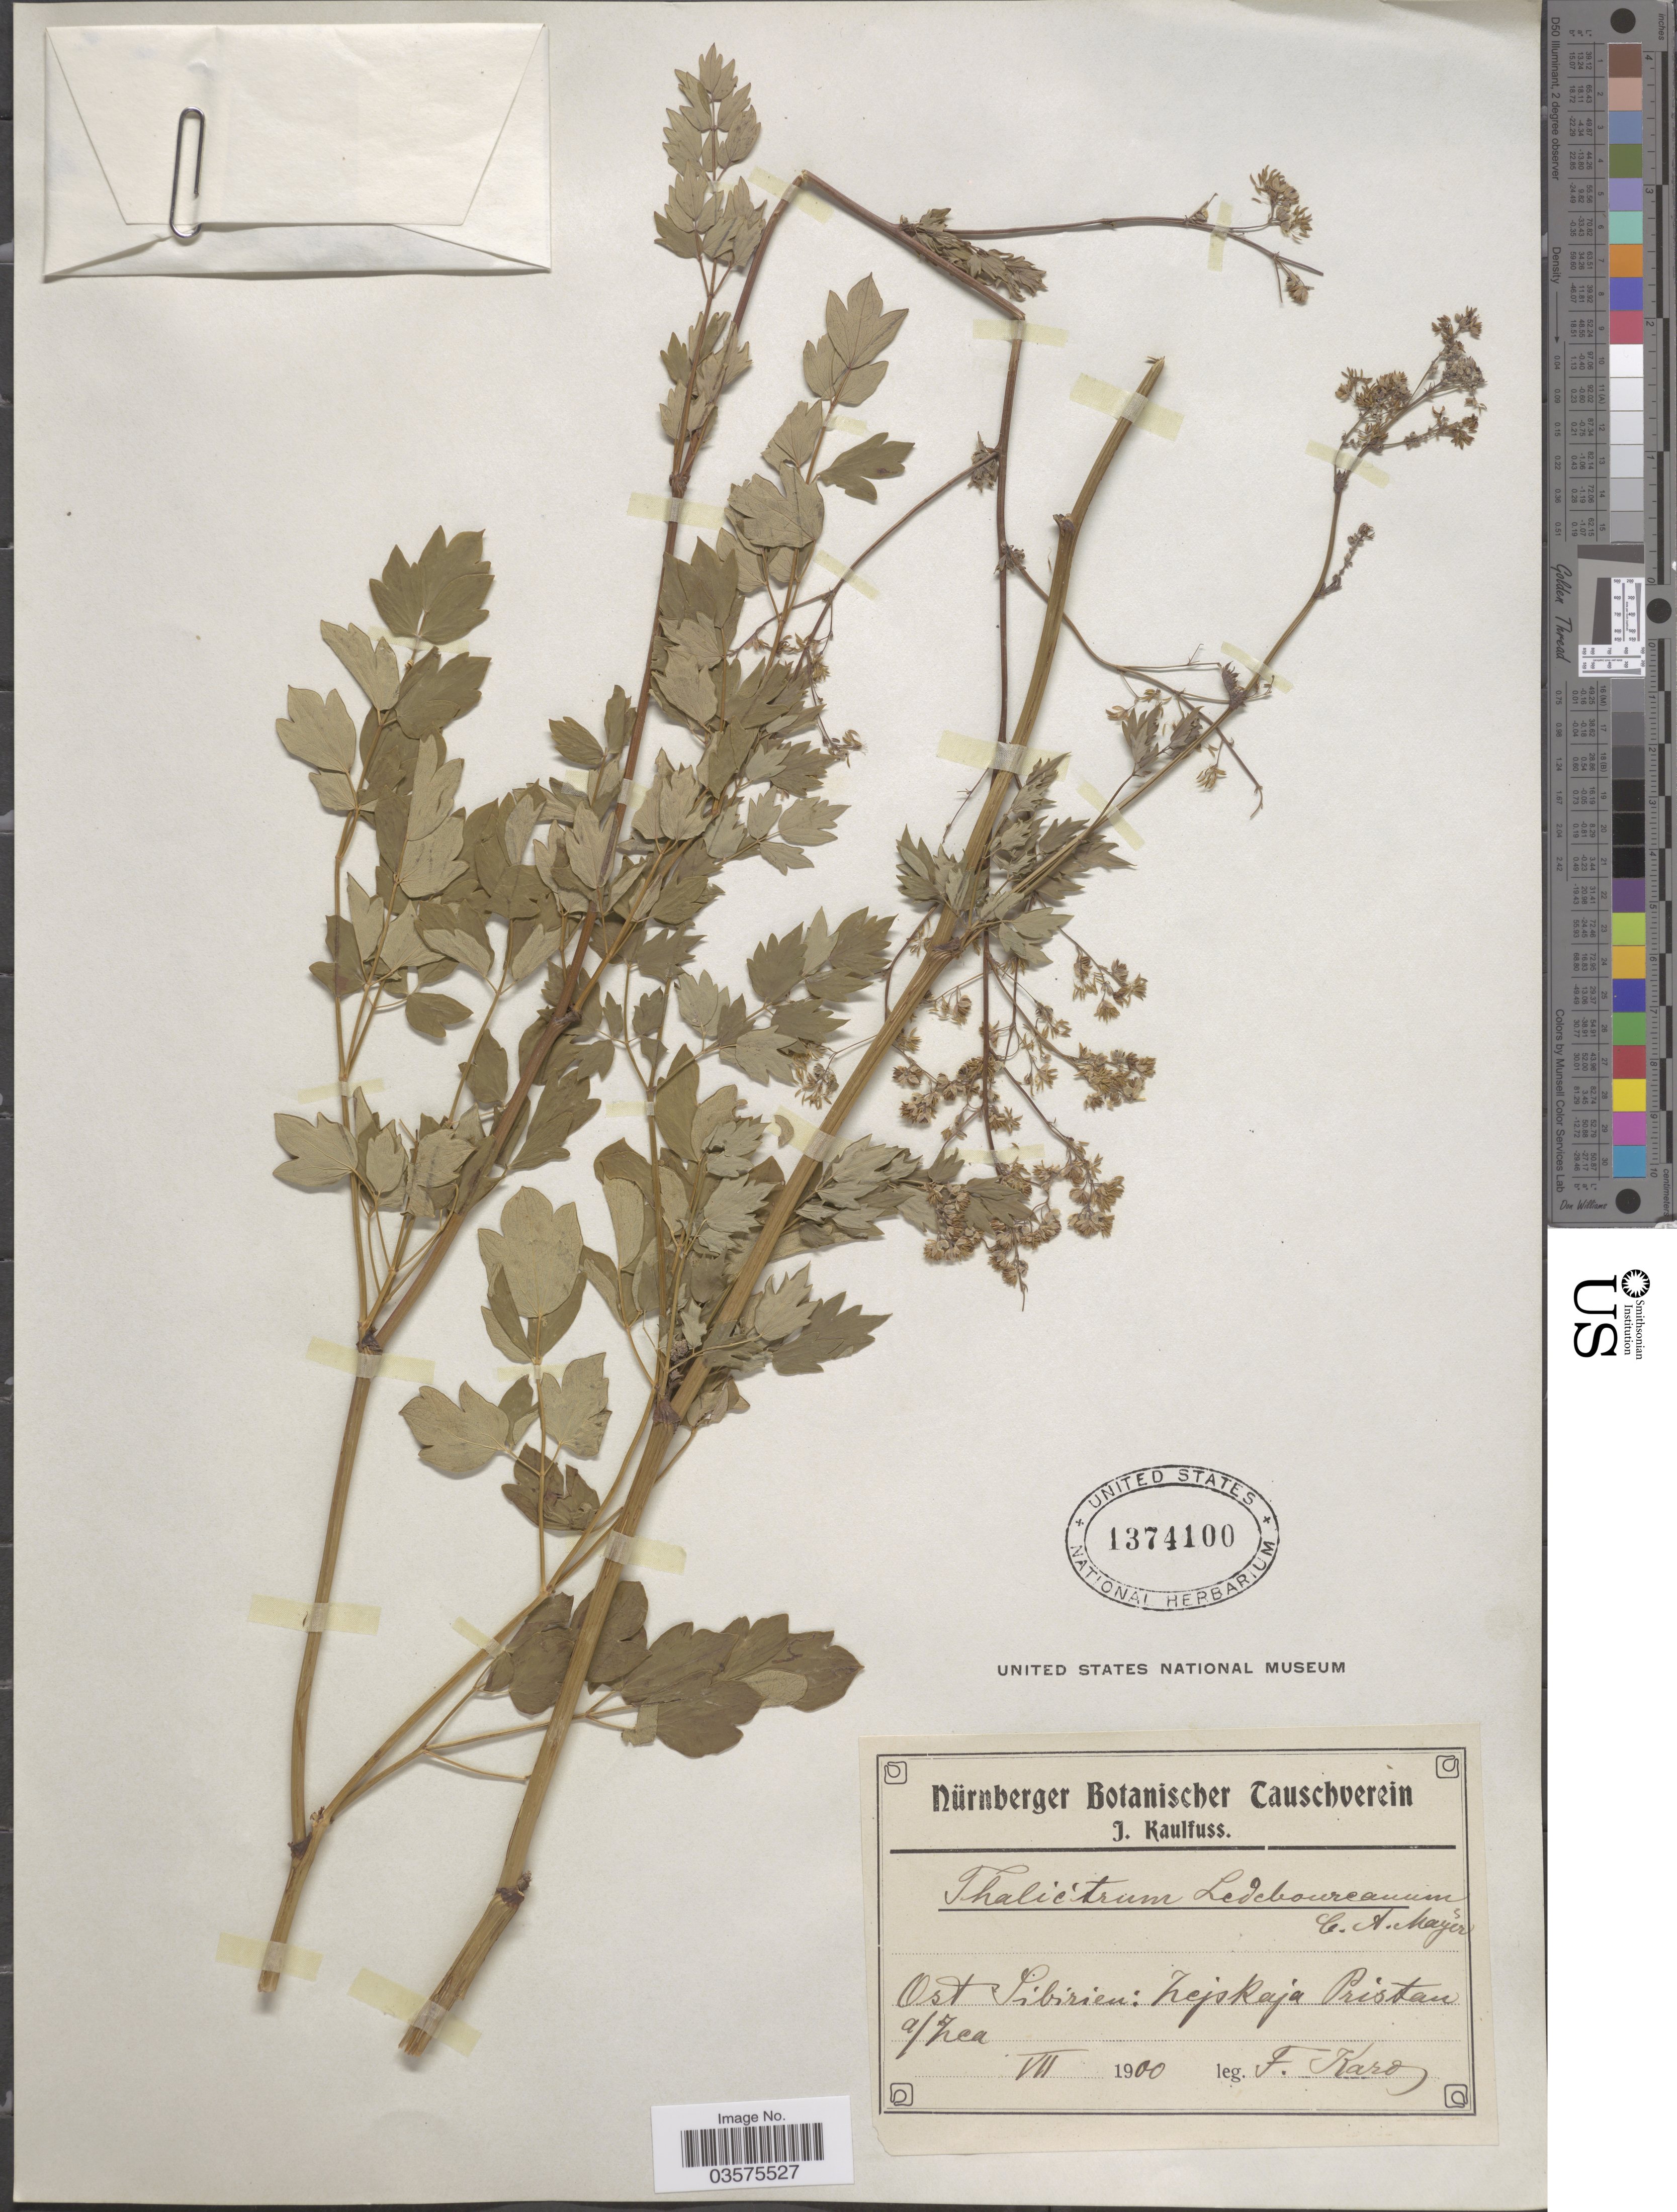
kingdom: Plantae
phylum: Tracheophyta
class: Magnoliopsida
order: Ranunculales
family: Ranunculaceae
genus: Thalictrum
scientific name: Thalictrum ledebourianum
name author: C.A. Mey. ex Rupr.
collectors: F. Karo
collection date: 1900-07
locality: Ost Sibirien: Zejskaja Pristan a/Zca. [interpreted]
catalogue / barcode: US 1374100